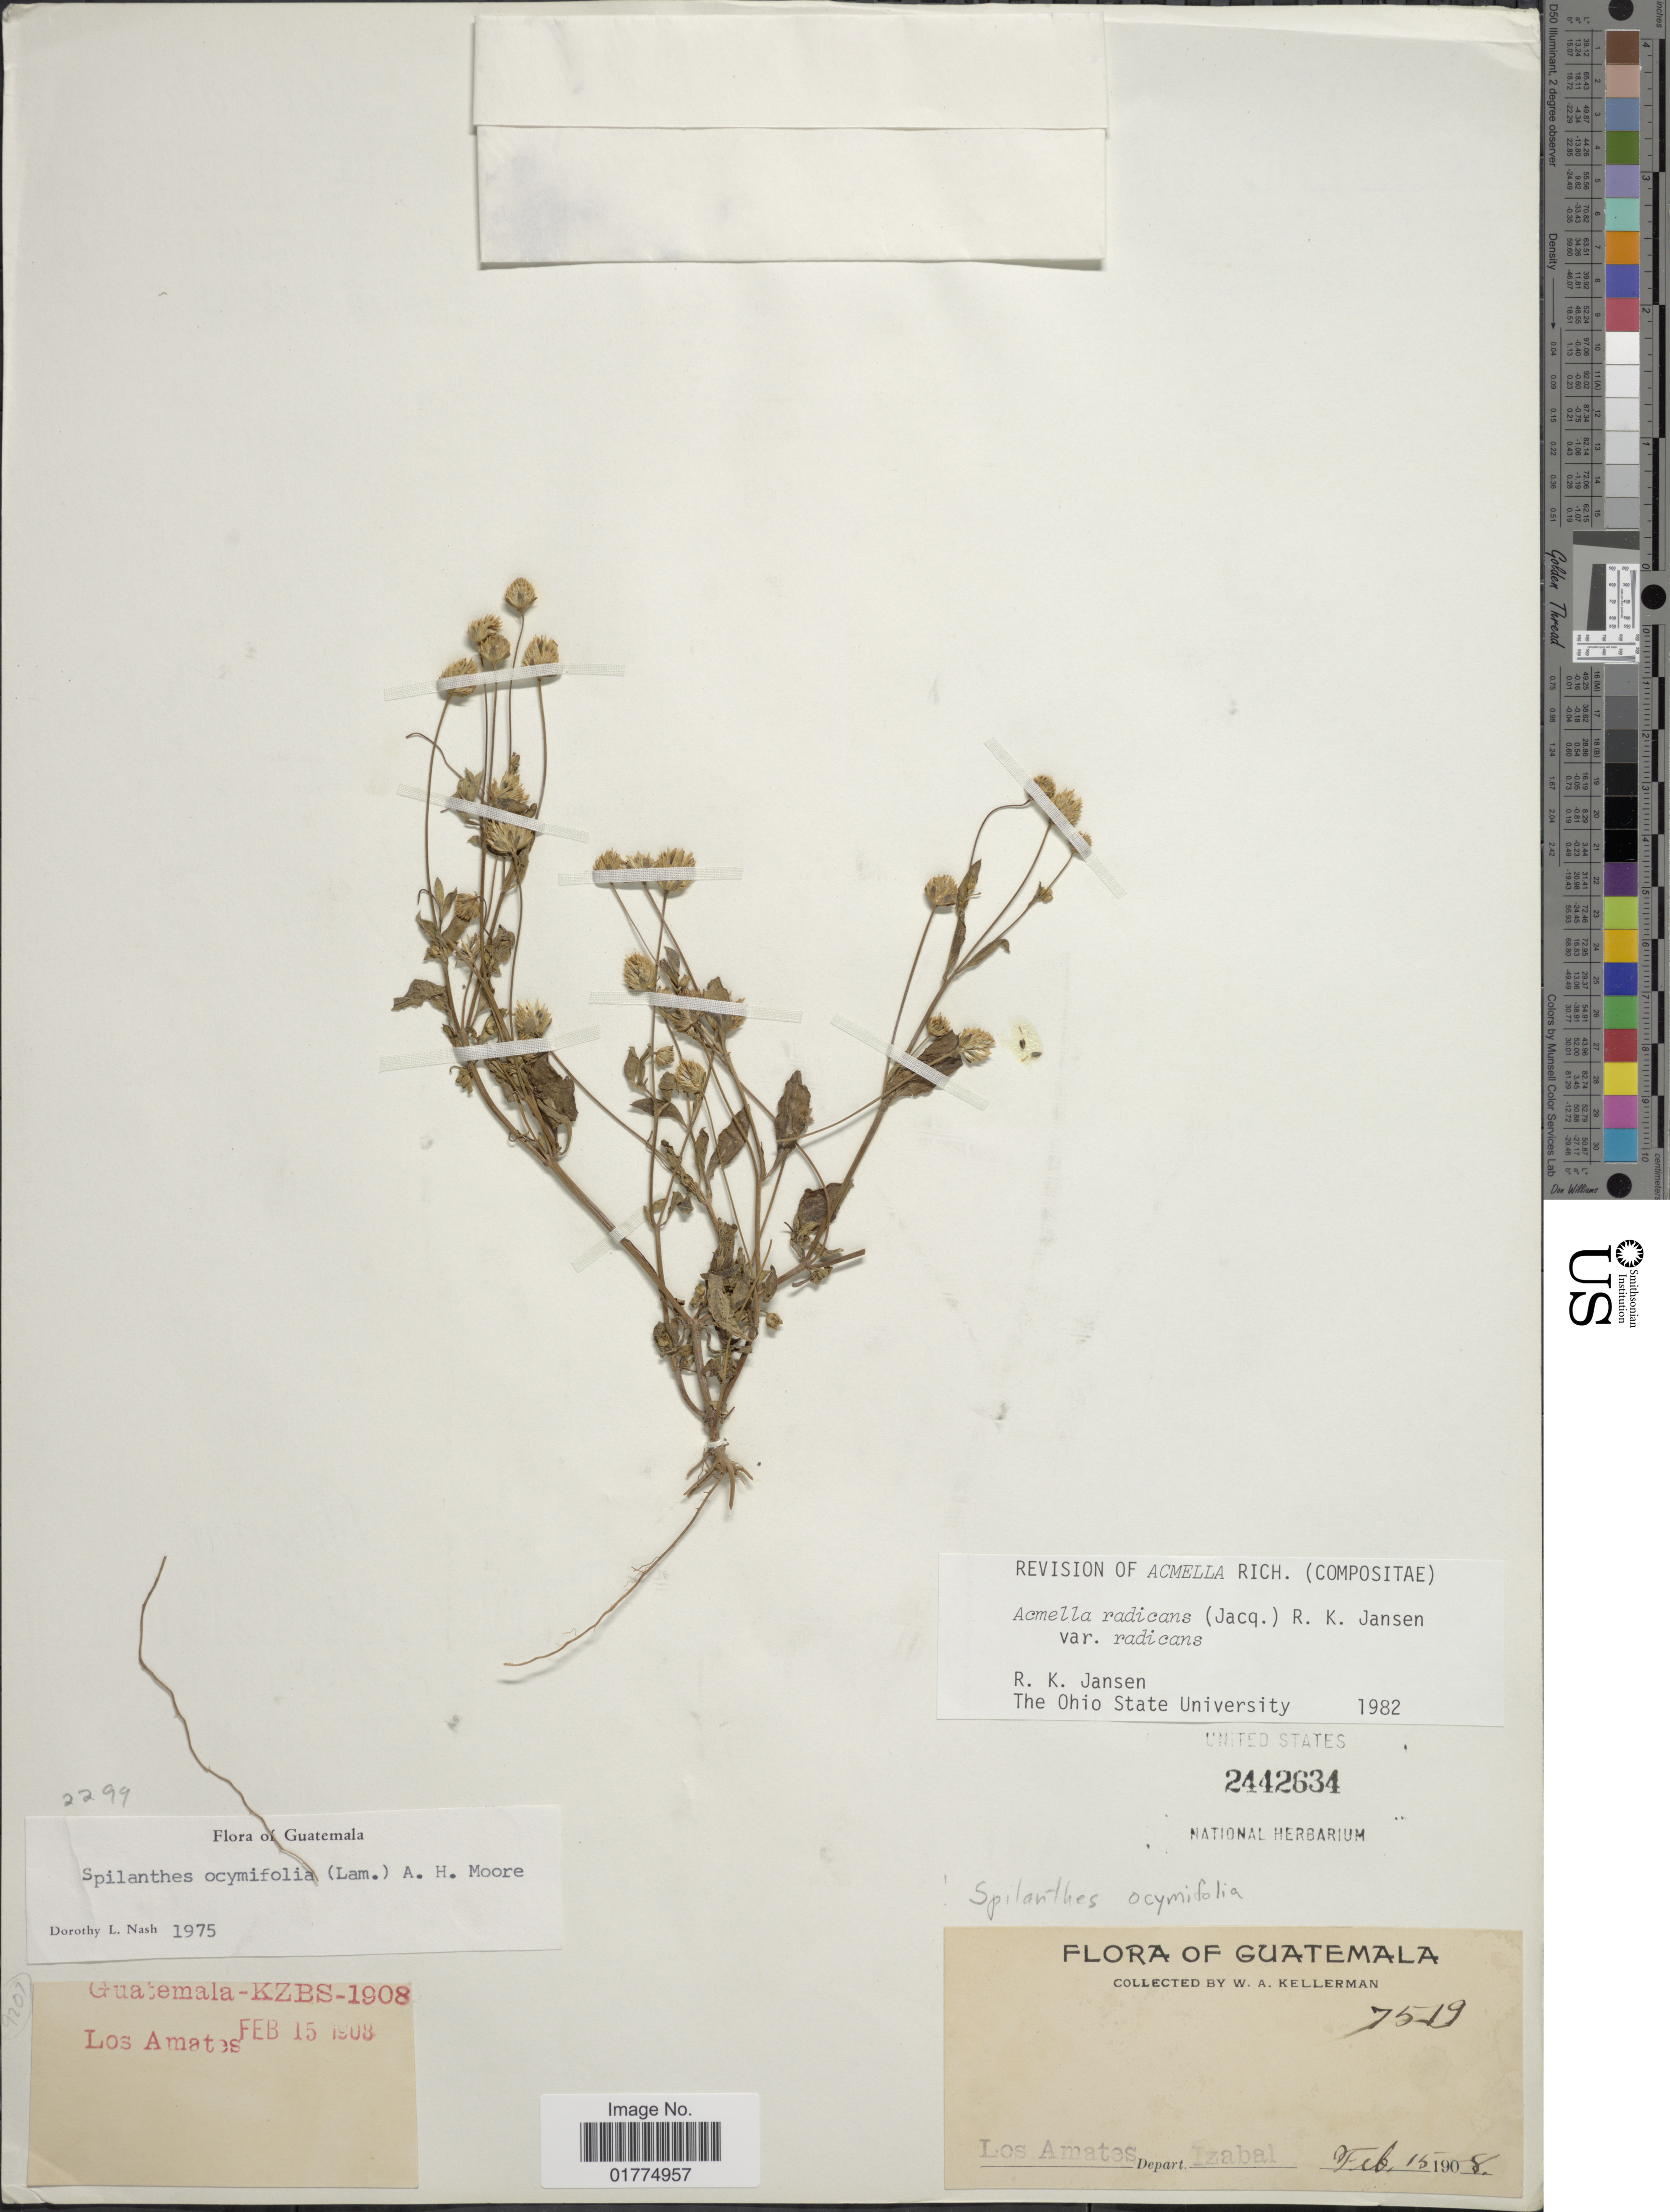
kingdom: Plantae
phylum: Tracheophyta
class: Magnoliopsida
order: Asterales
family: Asteraceae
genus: Acmella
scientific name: Acmella radicans var. radicans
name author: (Jacq.) R.K. Jansen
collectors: W. Kellerman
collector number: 7519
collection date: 1908-02-15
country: Guatemala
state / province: Izabal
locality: Los Amates, Depart. Izabal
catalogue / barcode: US 2442634